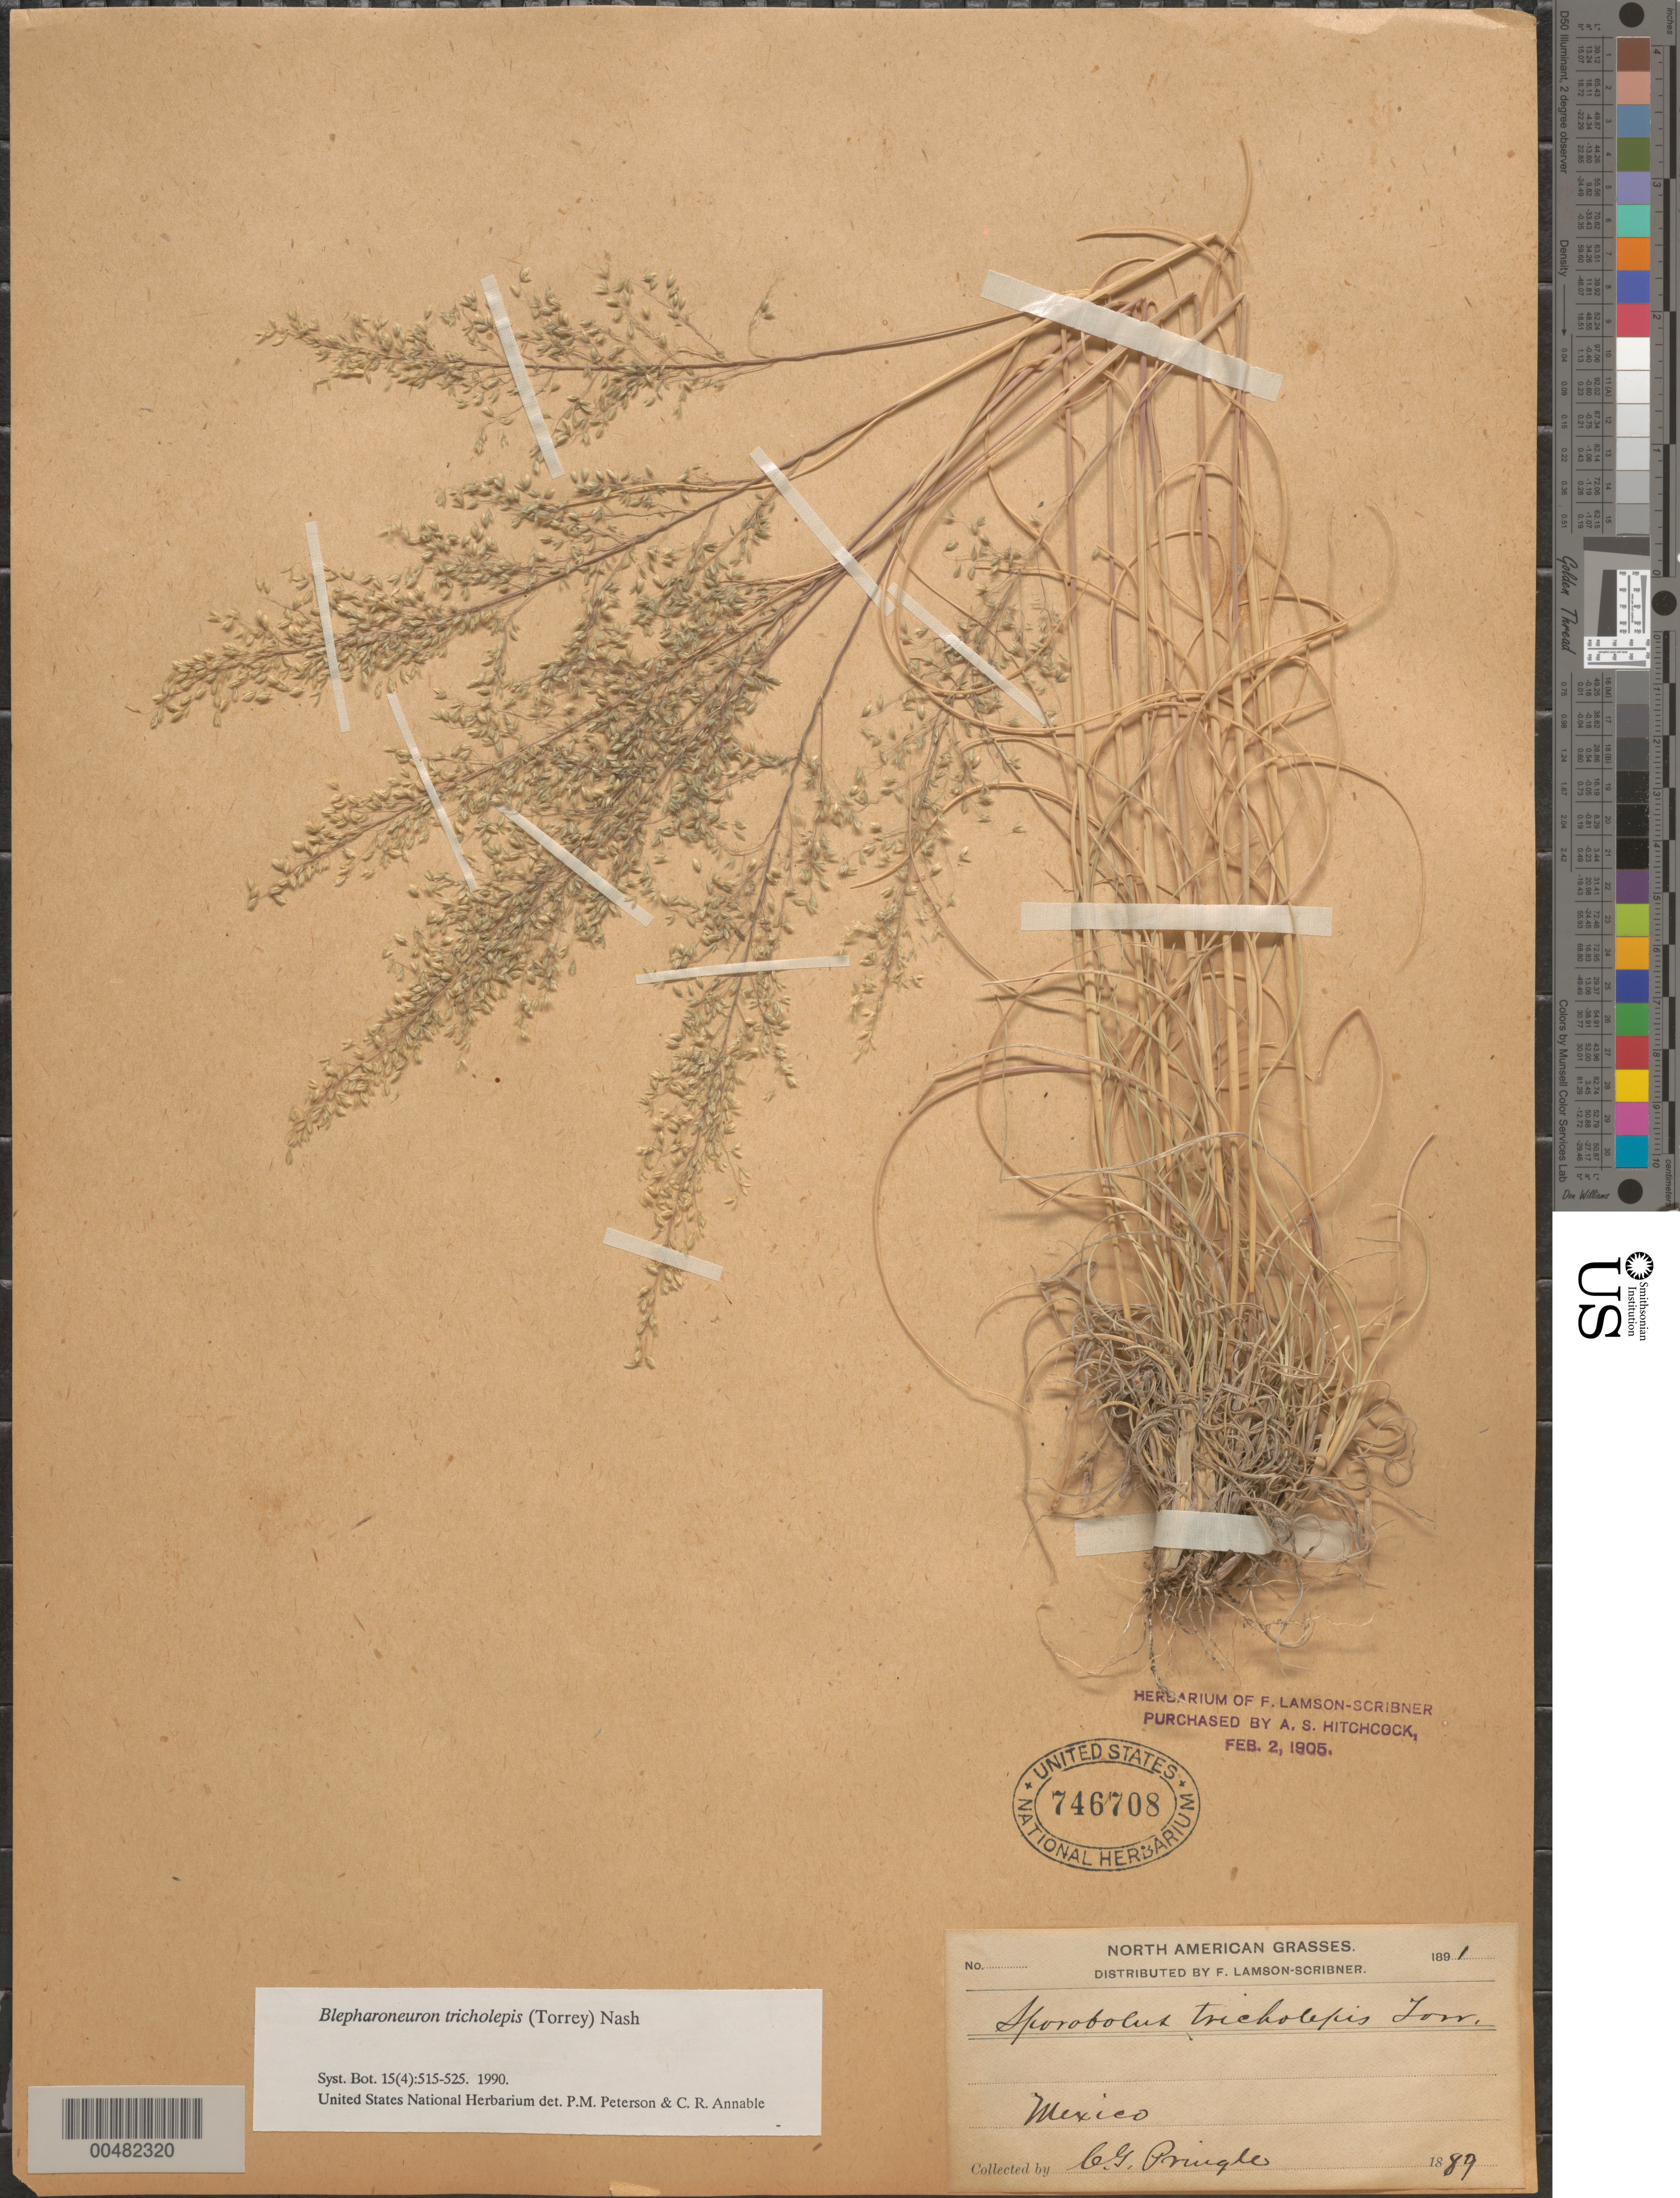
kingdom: Plantae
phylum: Tracheophyta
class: Liliopsida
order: Poales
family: Poaceae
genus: Blepharoneuron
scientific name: Blepharoneuron tricholepis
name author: (Torr.) Nash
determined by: Peterson, P. M.; Annable, C. R.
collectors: C. G. Pringle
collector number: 1891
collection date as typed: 1889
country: Mexico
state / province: Durango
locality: San Ramon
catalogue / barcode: US 746708